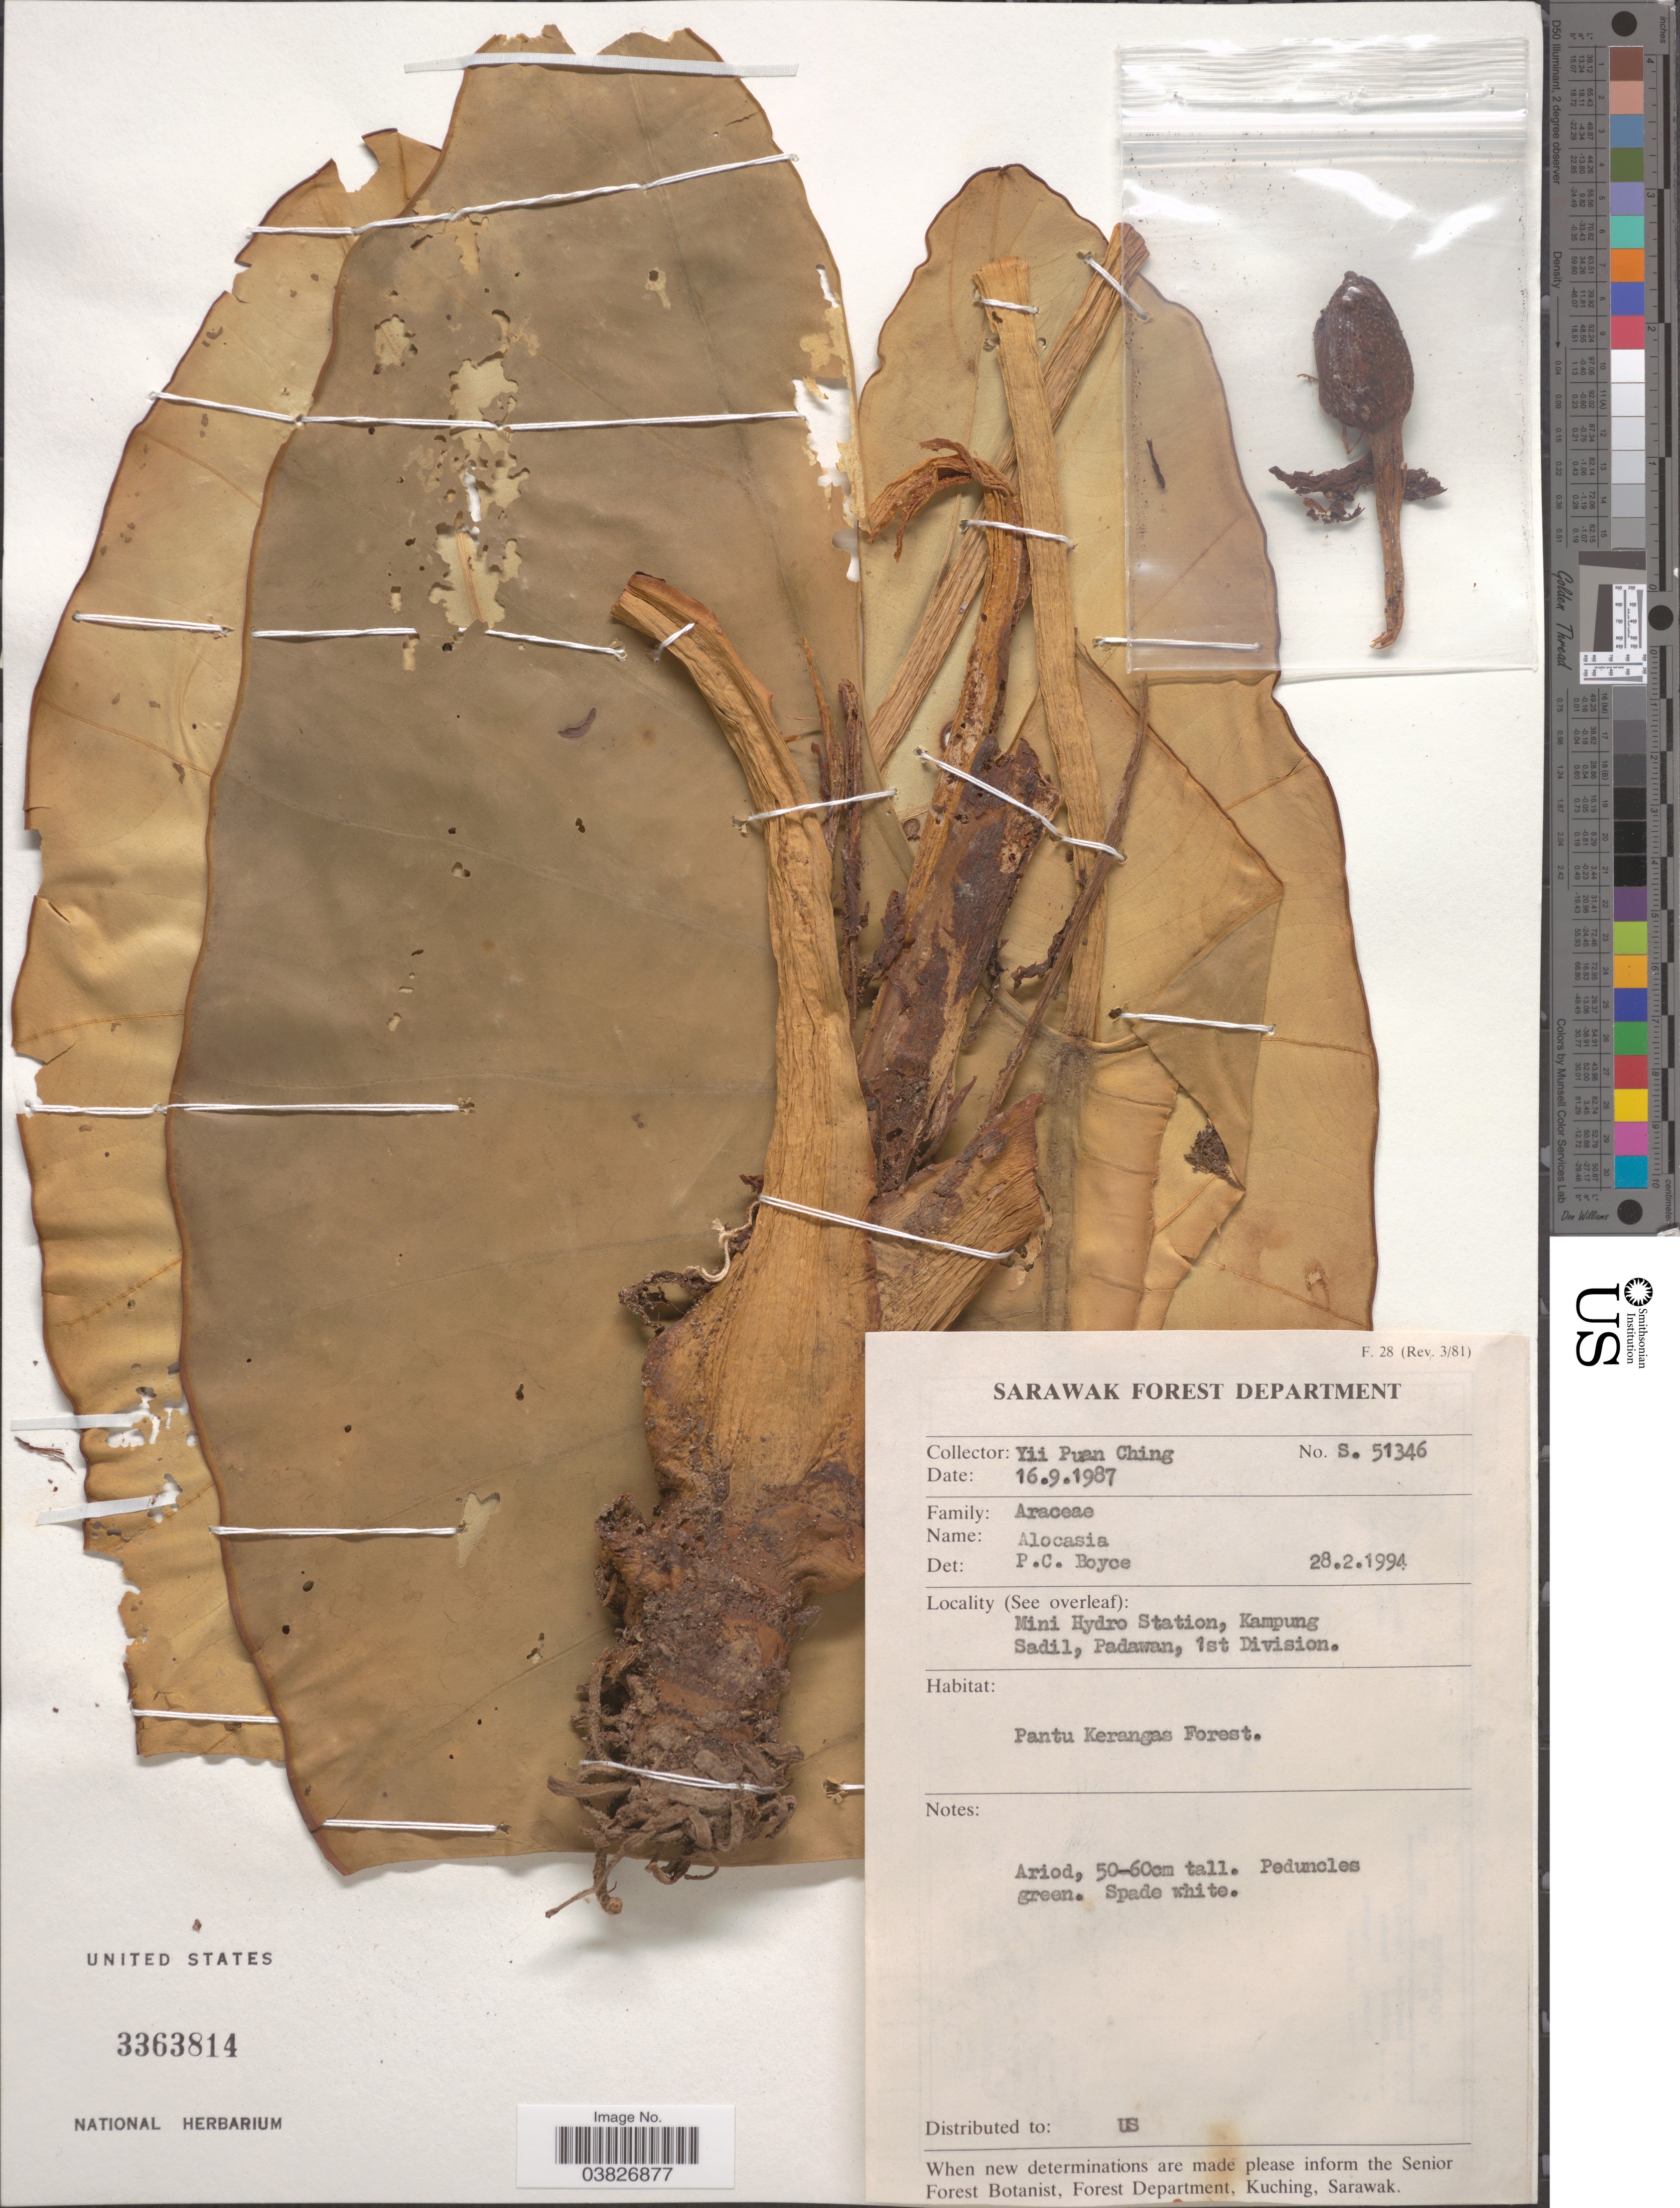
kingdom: Plantae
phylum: Tracheophyta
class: Liliopsida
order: Alismatales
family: Araceae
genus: Alocasia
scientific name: Alocasia sp.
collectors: Y. P. Ching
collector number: S51346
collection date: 1987-09-16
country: Malaysia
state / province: Sarawak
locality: Mini Hydro Station, Kampung Sadil, Pedawan, 1st Division. Pantu Kerangas Forest.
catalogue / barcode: US 3363814